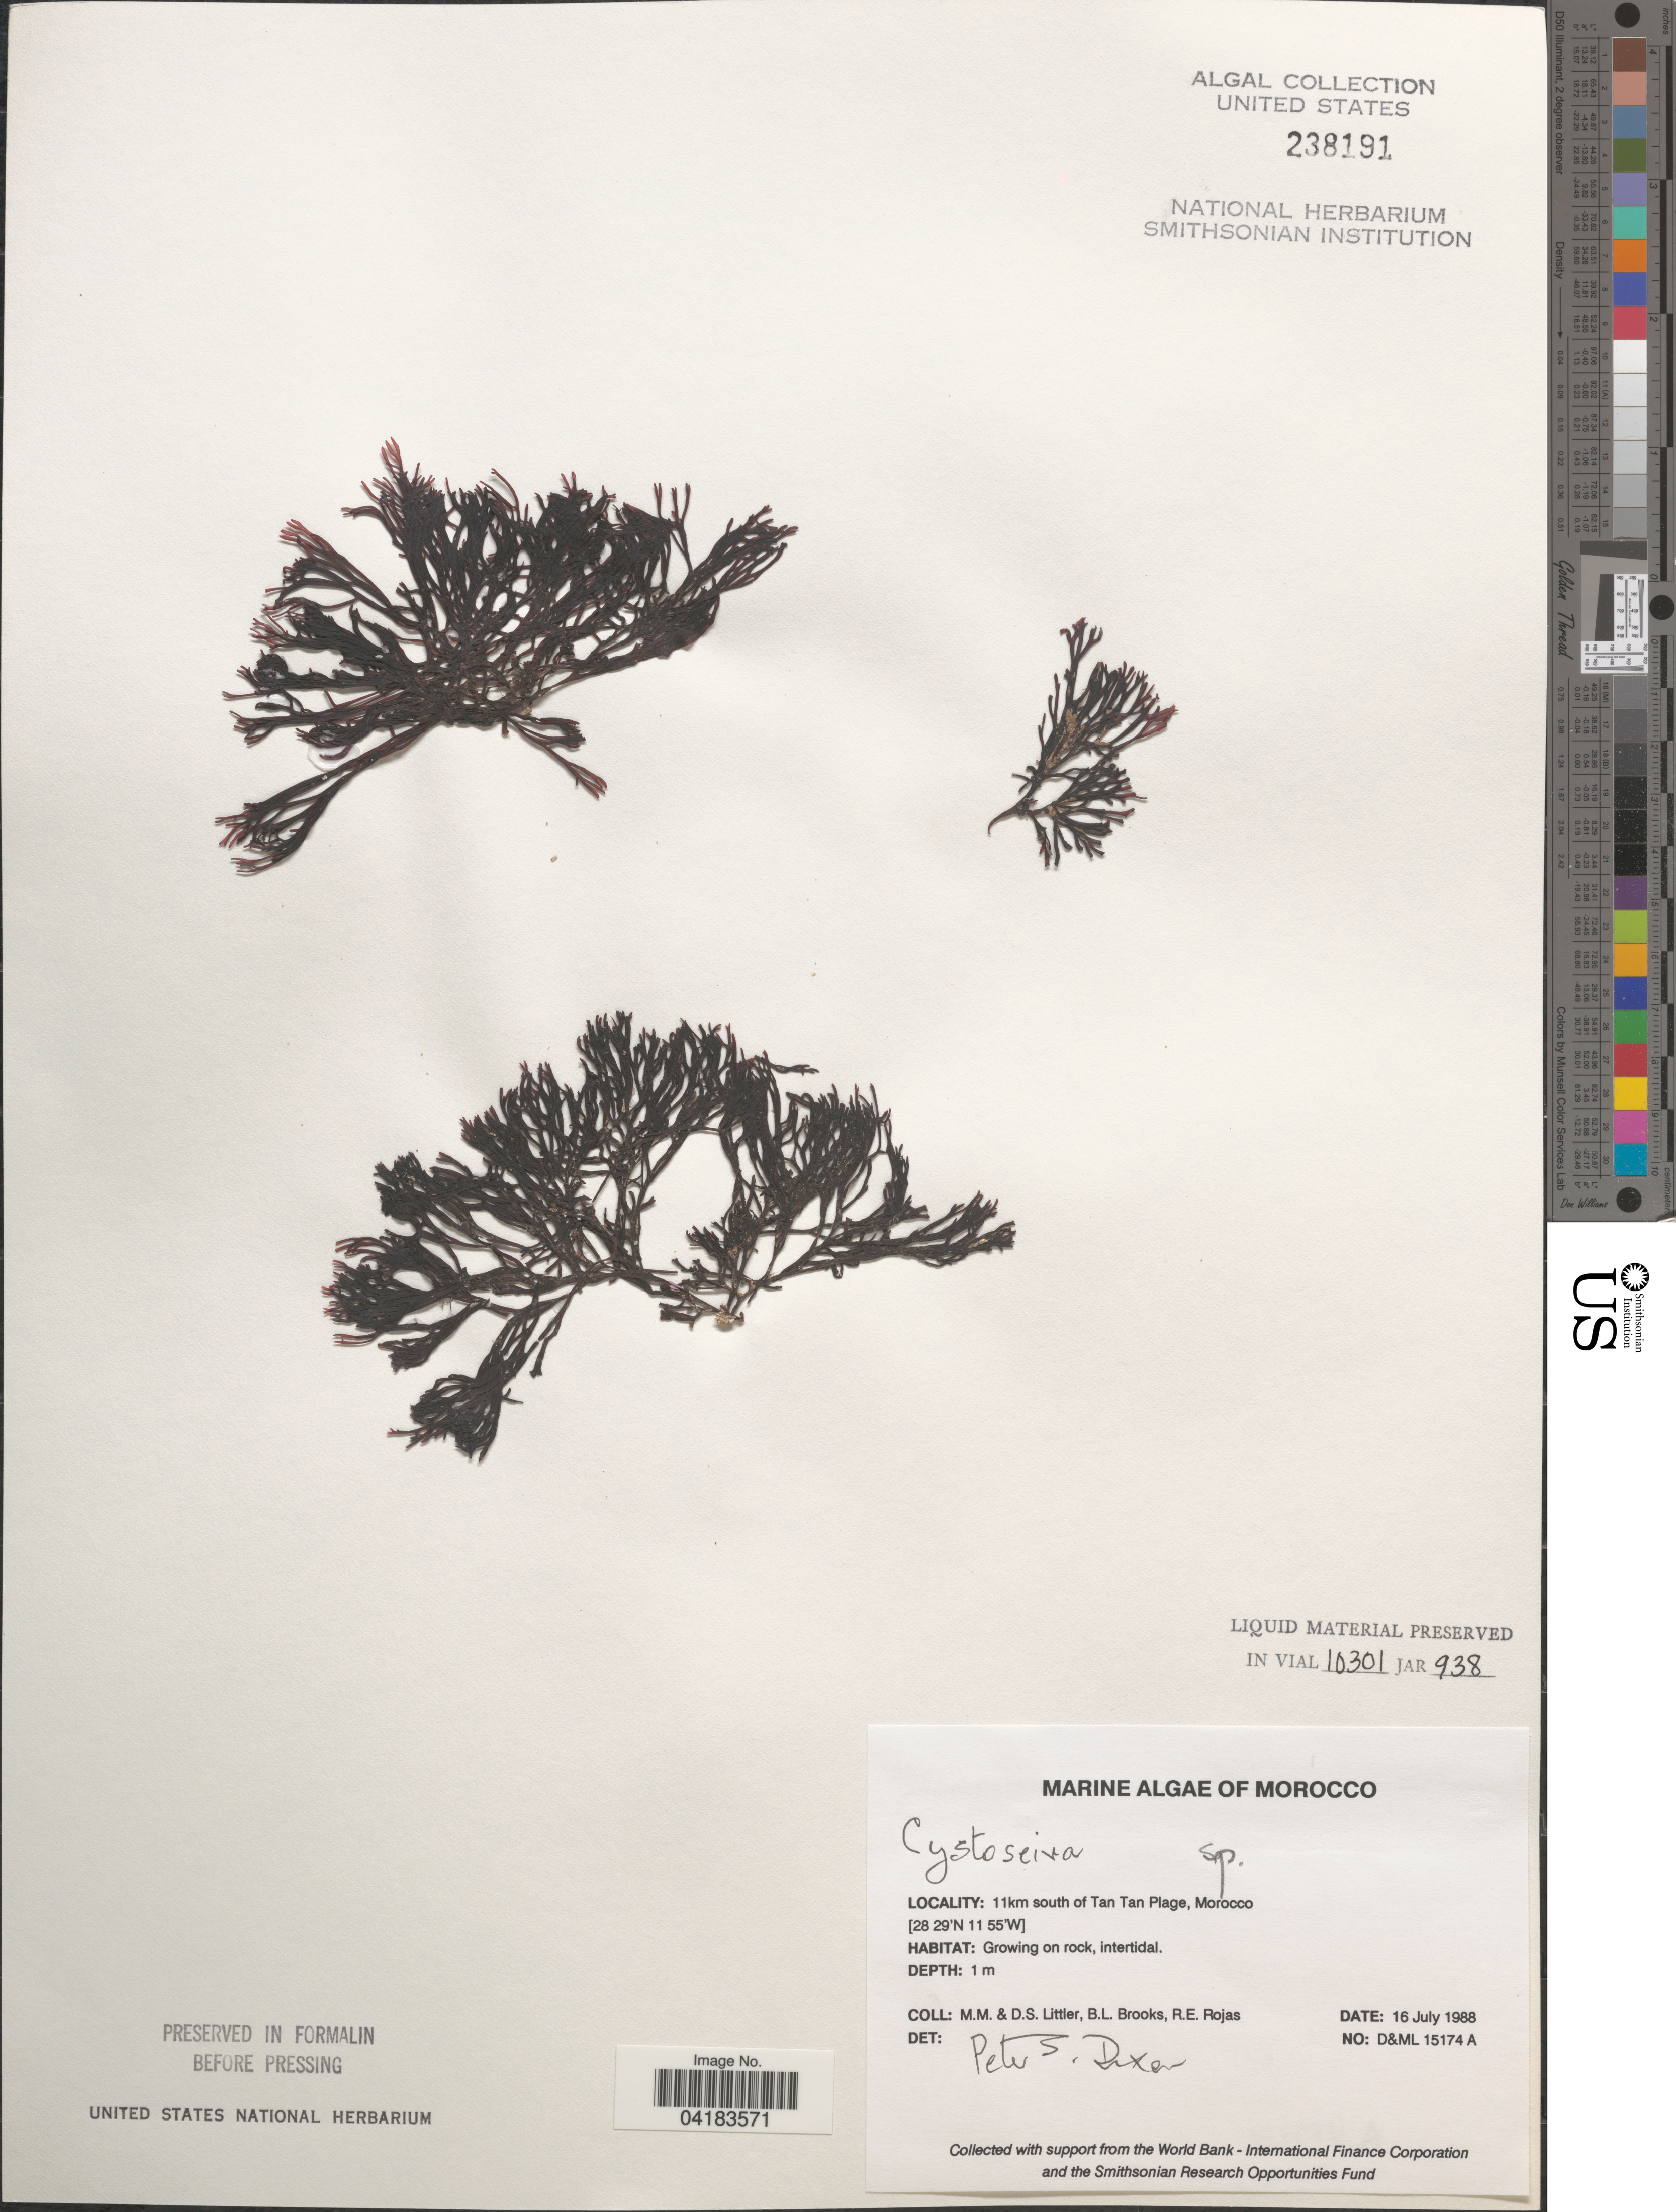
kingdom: Chromista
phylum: Ochrophyta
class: Phaeophyceae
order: Fucales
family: Sargassaceae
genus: Cystoseira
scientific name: Cystoseira sp.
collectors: D. S. Littler, B. Brooks & R. Rojas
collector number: D&ML15174A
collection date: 1988-07-16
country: Morocco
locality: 11km south of Tan Tan Plage.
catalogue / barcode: US 238191